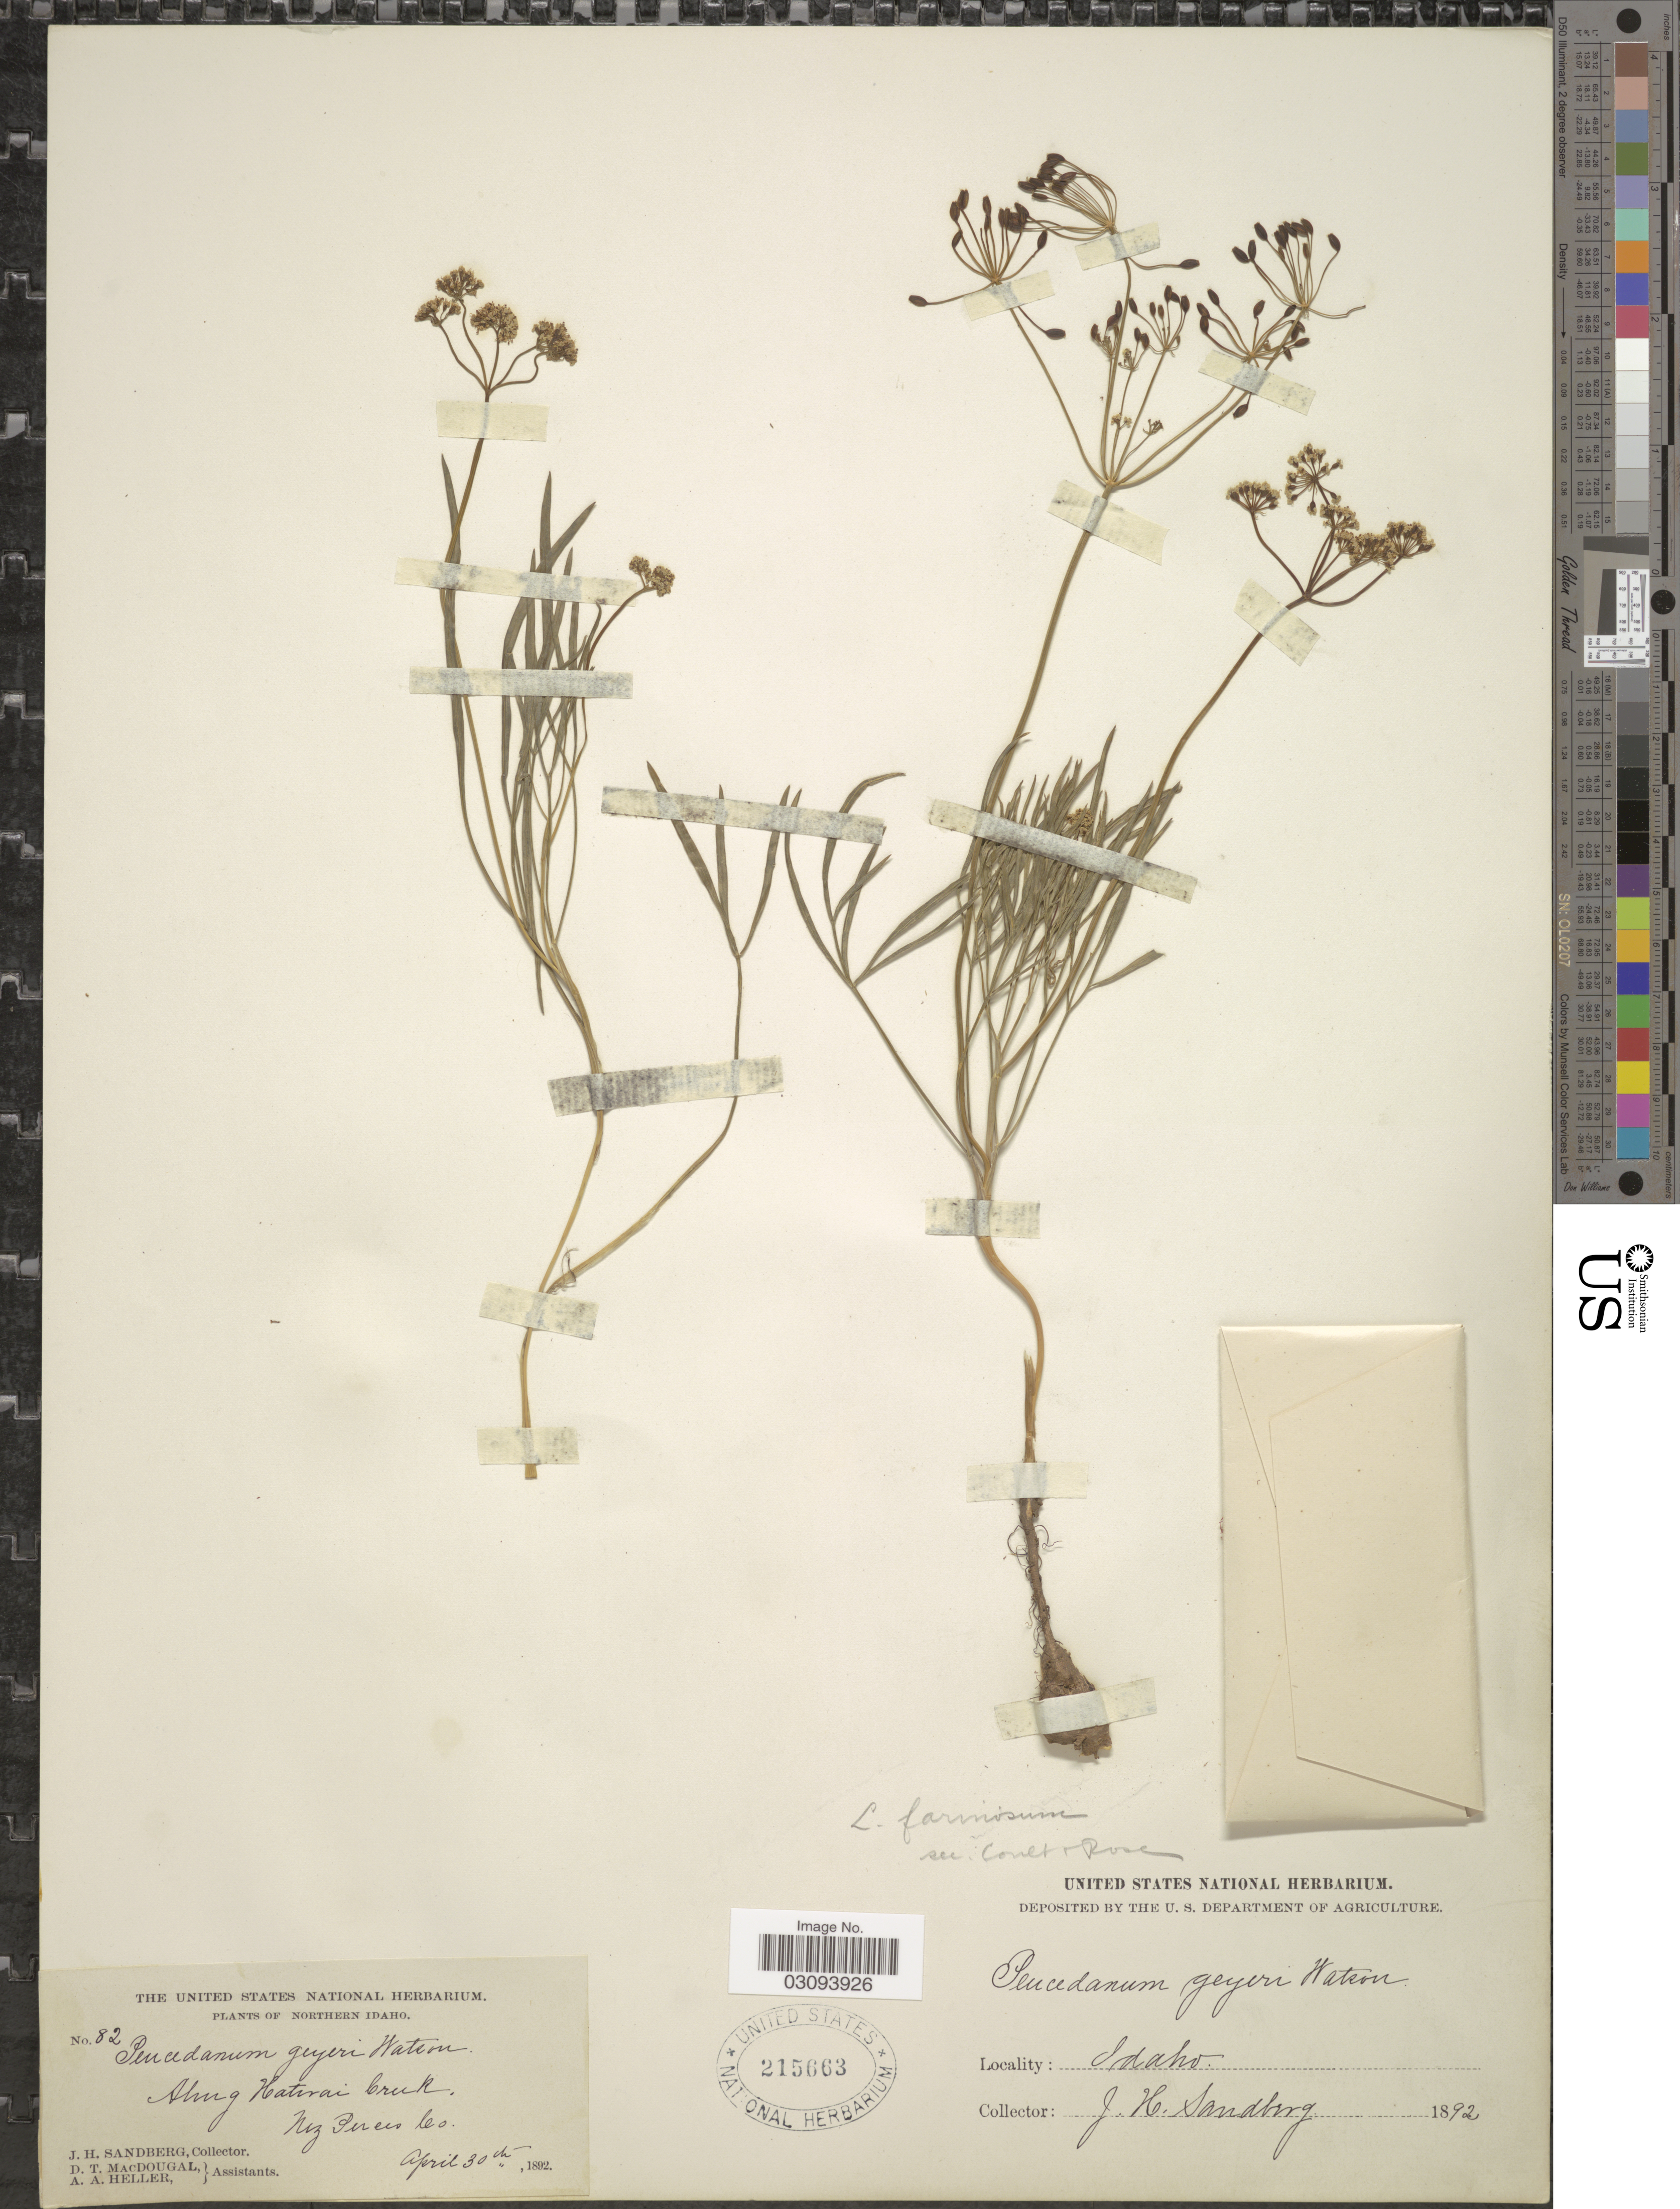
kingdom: Plantae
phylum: Tracheophyta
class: Magnoliopsida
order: Apiales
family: Apiaceae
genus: Lomatium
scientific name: Lomatium farinosum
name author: (Geyer) J.M. Coult. & Rose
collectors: J. H. Sandberg, D. T. MacDougal & A. A. Heller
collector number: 82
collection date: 1892-04-30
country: United States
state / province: Idaho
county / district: Nez Perce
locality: Along Hatwai Creek. Nez Perces Co. Northern Idaho.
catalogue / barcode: US 215663